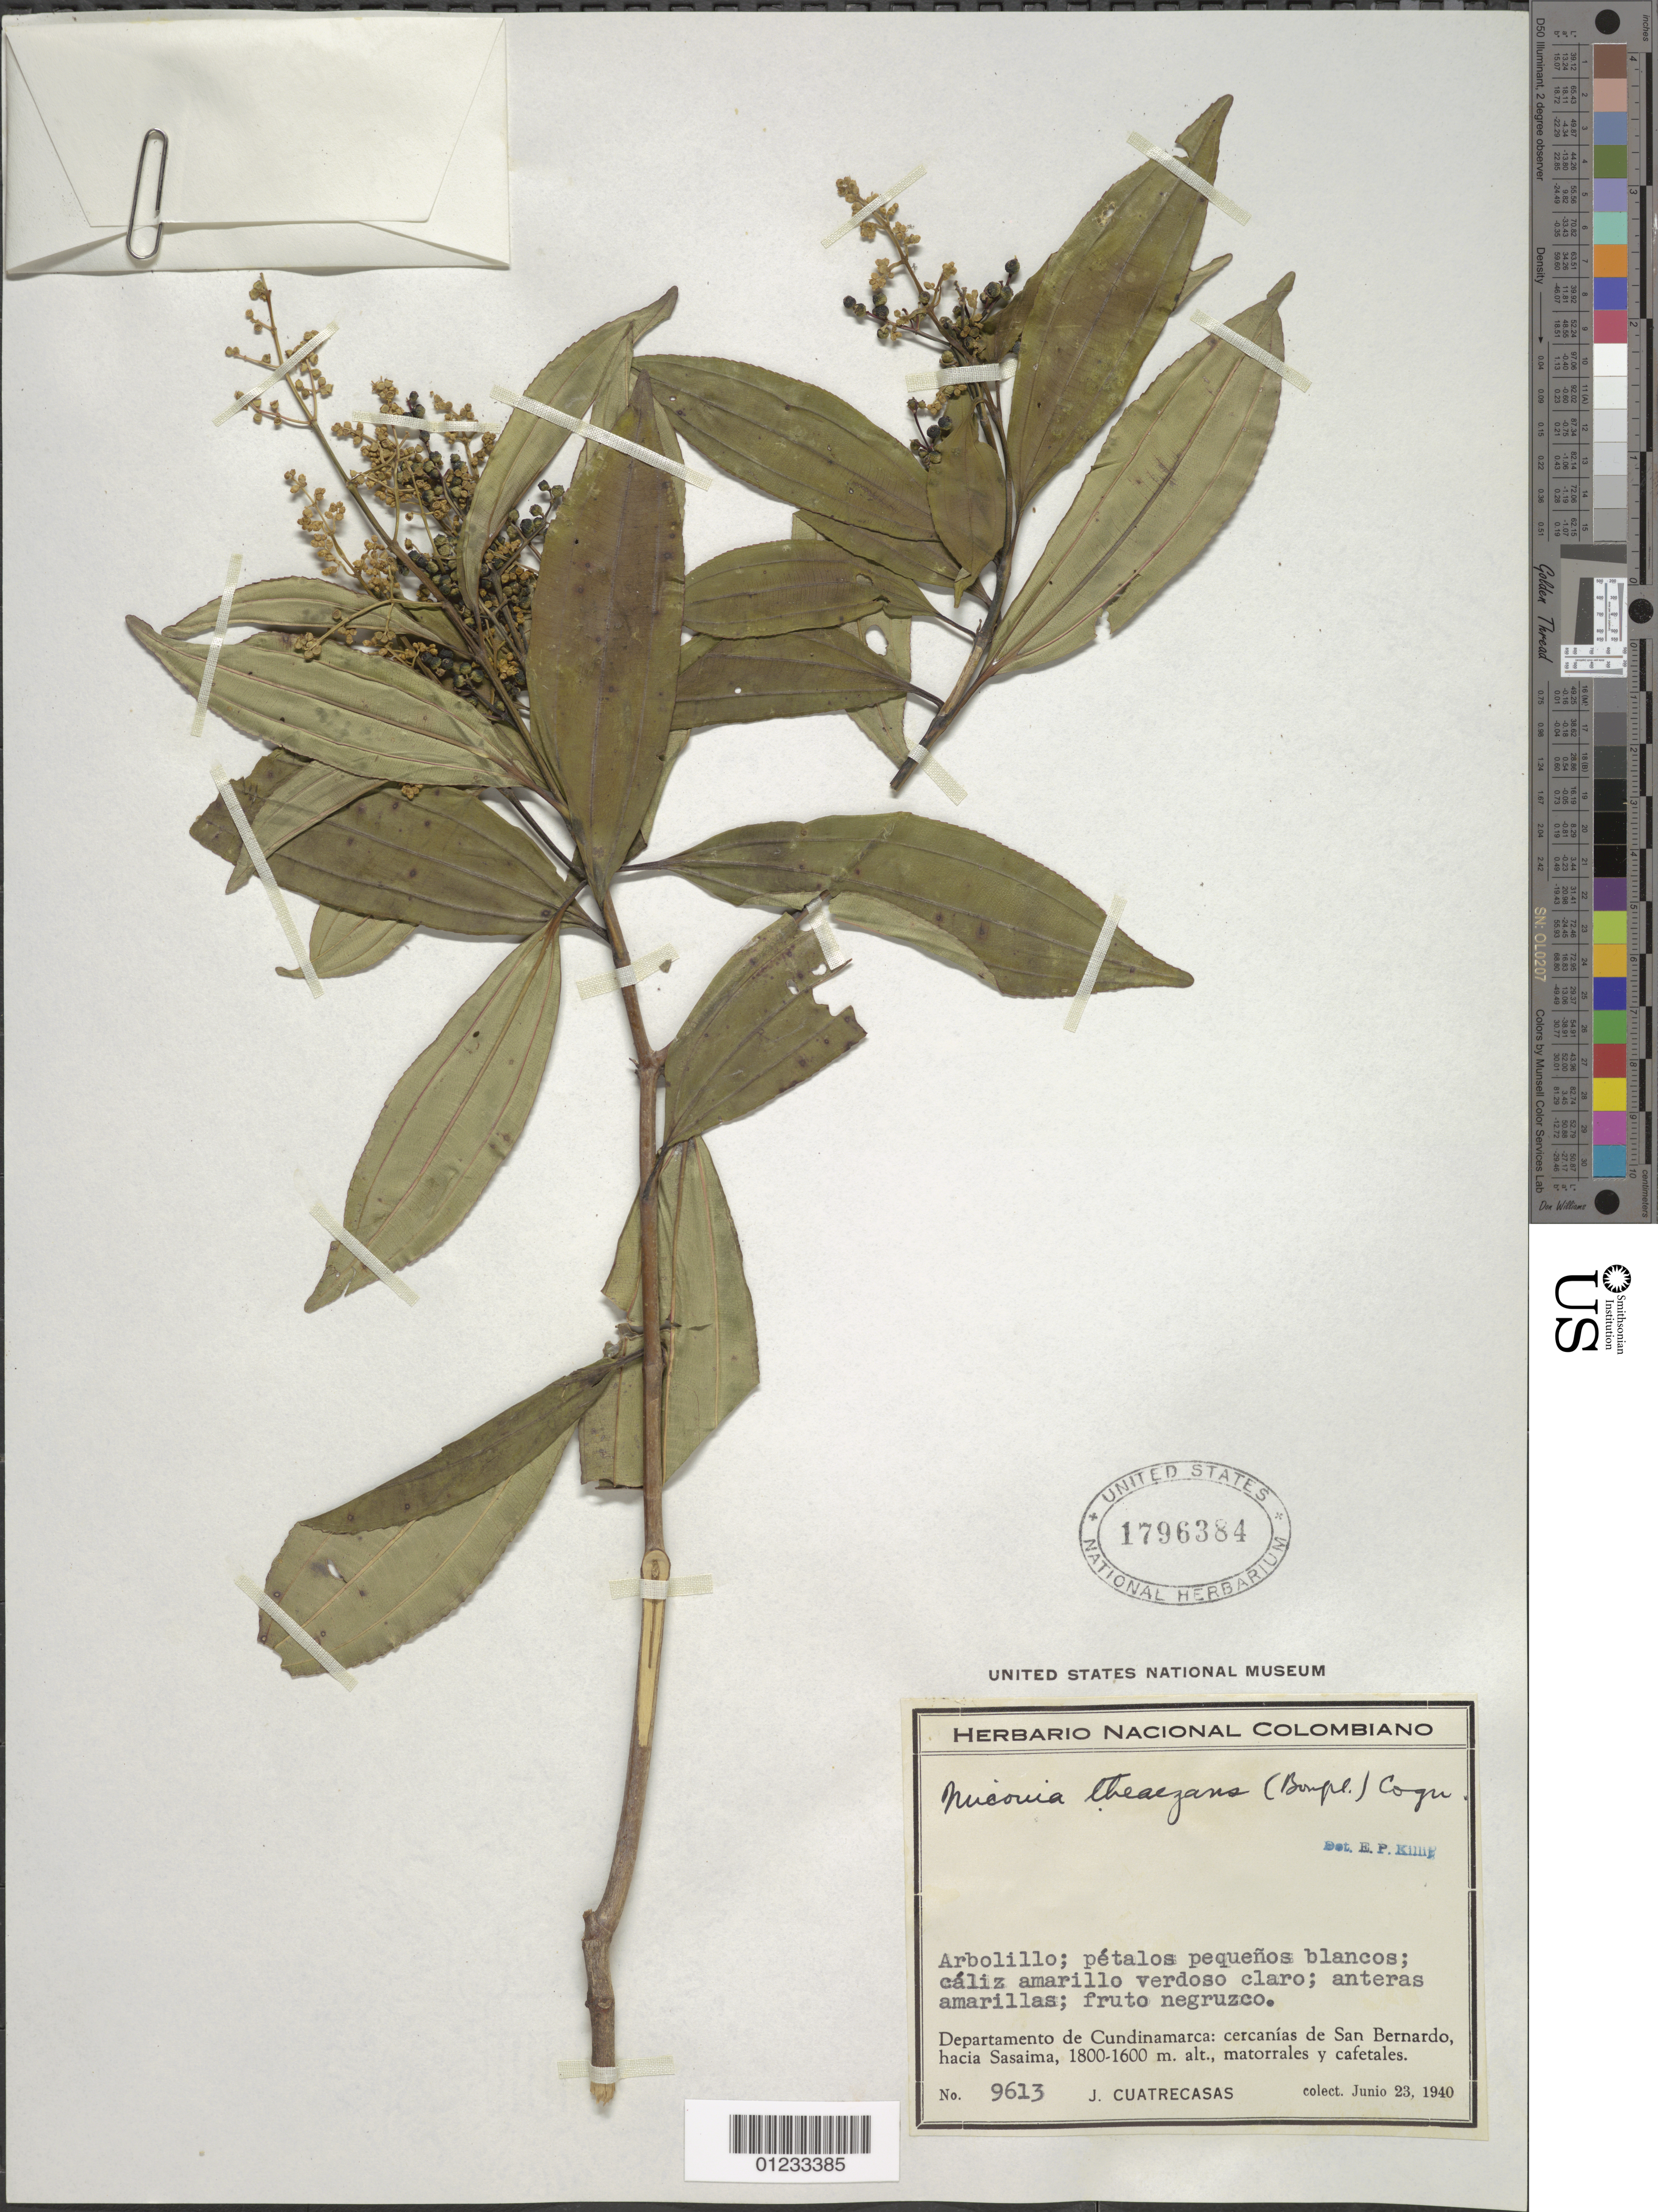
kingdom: Plantae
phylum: Tracheophyta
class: Magnoliopsida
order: Myrtales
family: Melastomataceae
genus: Miconia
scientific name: Miconia theizans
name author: (Bonpl.) Cogn.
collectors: J. Cuatrecasas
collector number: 9613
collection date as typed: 23 Jun 1940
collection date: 1940-06-23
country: Colombia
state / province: Cundinamarca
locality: Cercanias de San Bernardo, hacia Sasaima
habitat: matorrales y cafetales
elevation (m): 1600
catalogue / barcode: US 1796384